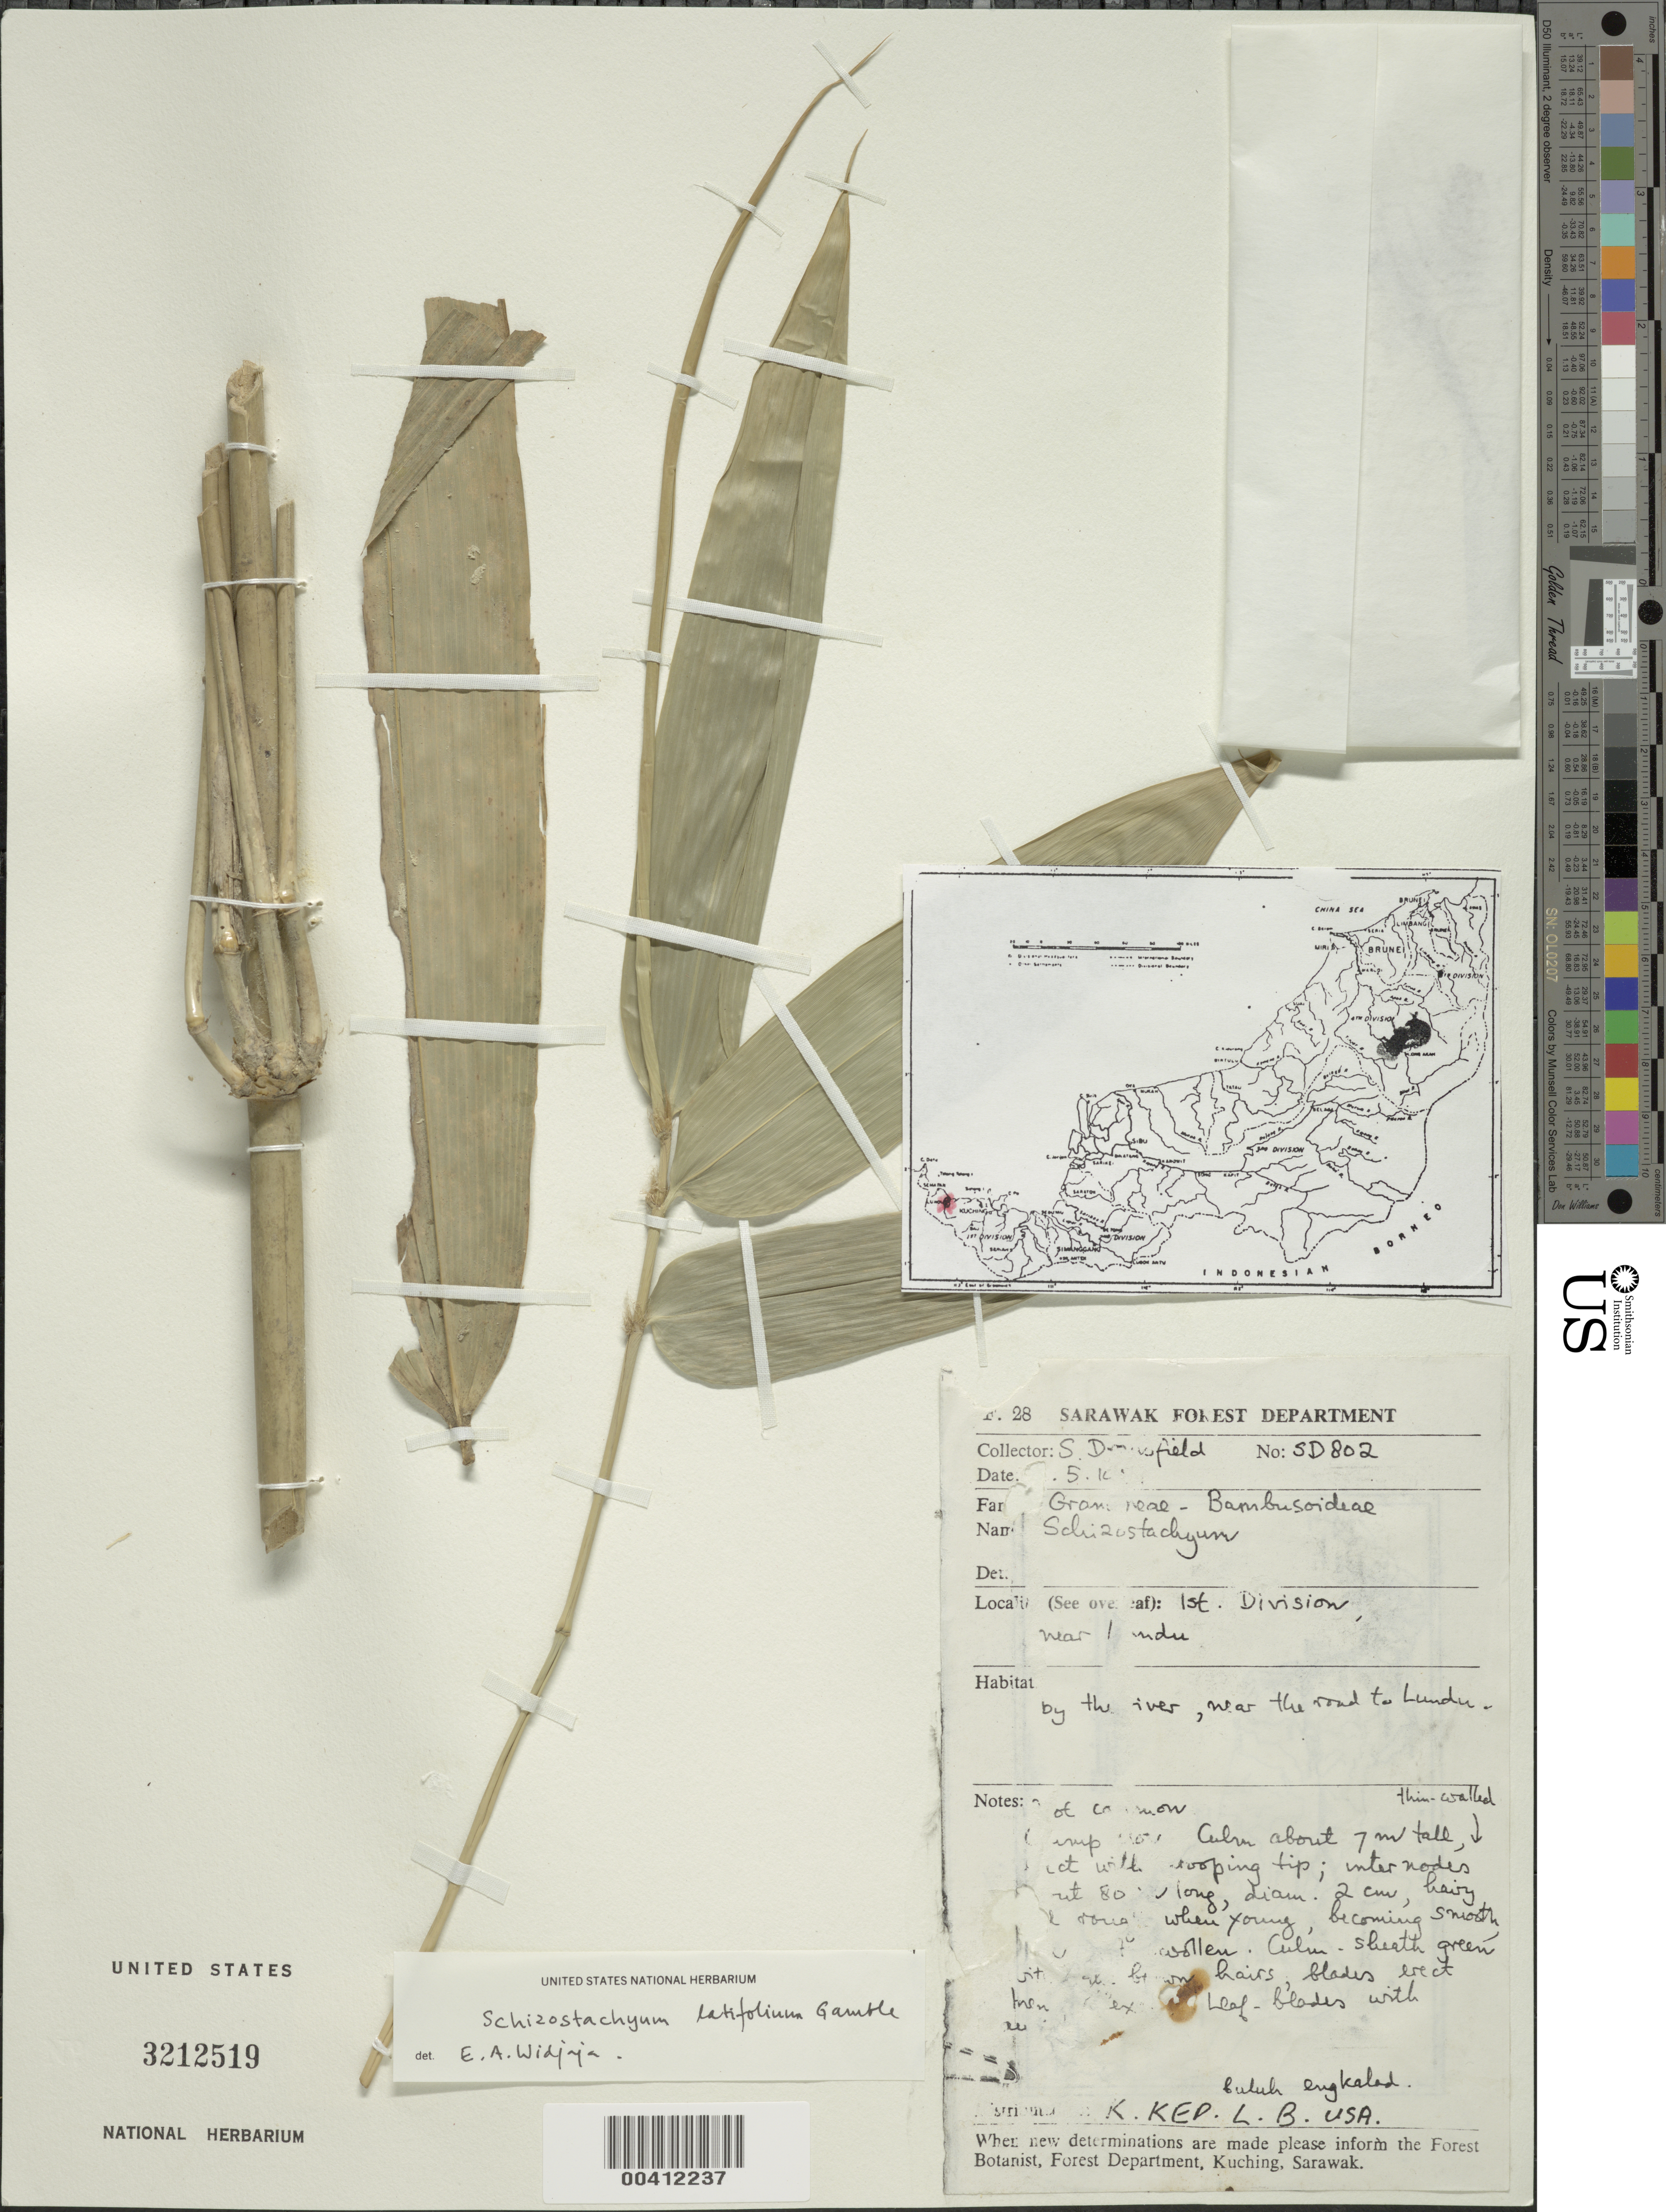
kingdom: Plantae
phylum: Tracheophyta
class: Liliopsida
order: Poales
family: Poaceae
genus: Schizostachyum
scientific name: Schizostachyum latifolium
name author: Gamble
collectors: S. Dransfield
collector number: Sd802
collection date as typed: May 1981 or 04 -- 1981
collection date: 1981-05 or 1981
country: Malaysia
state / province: Sarawak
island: Borneo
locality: Near lundu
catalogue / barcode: US 3212519